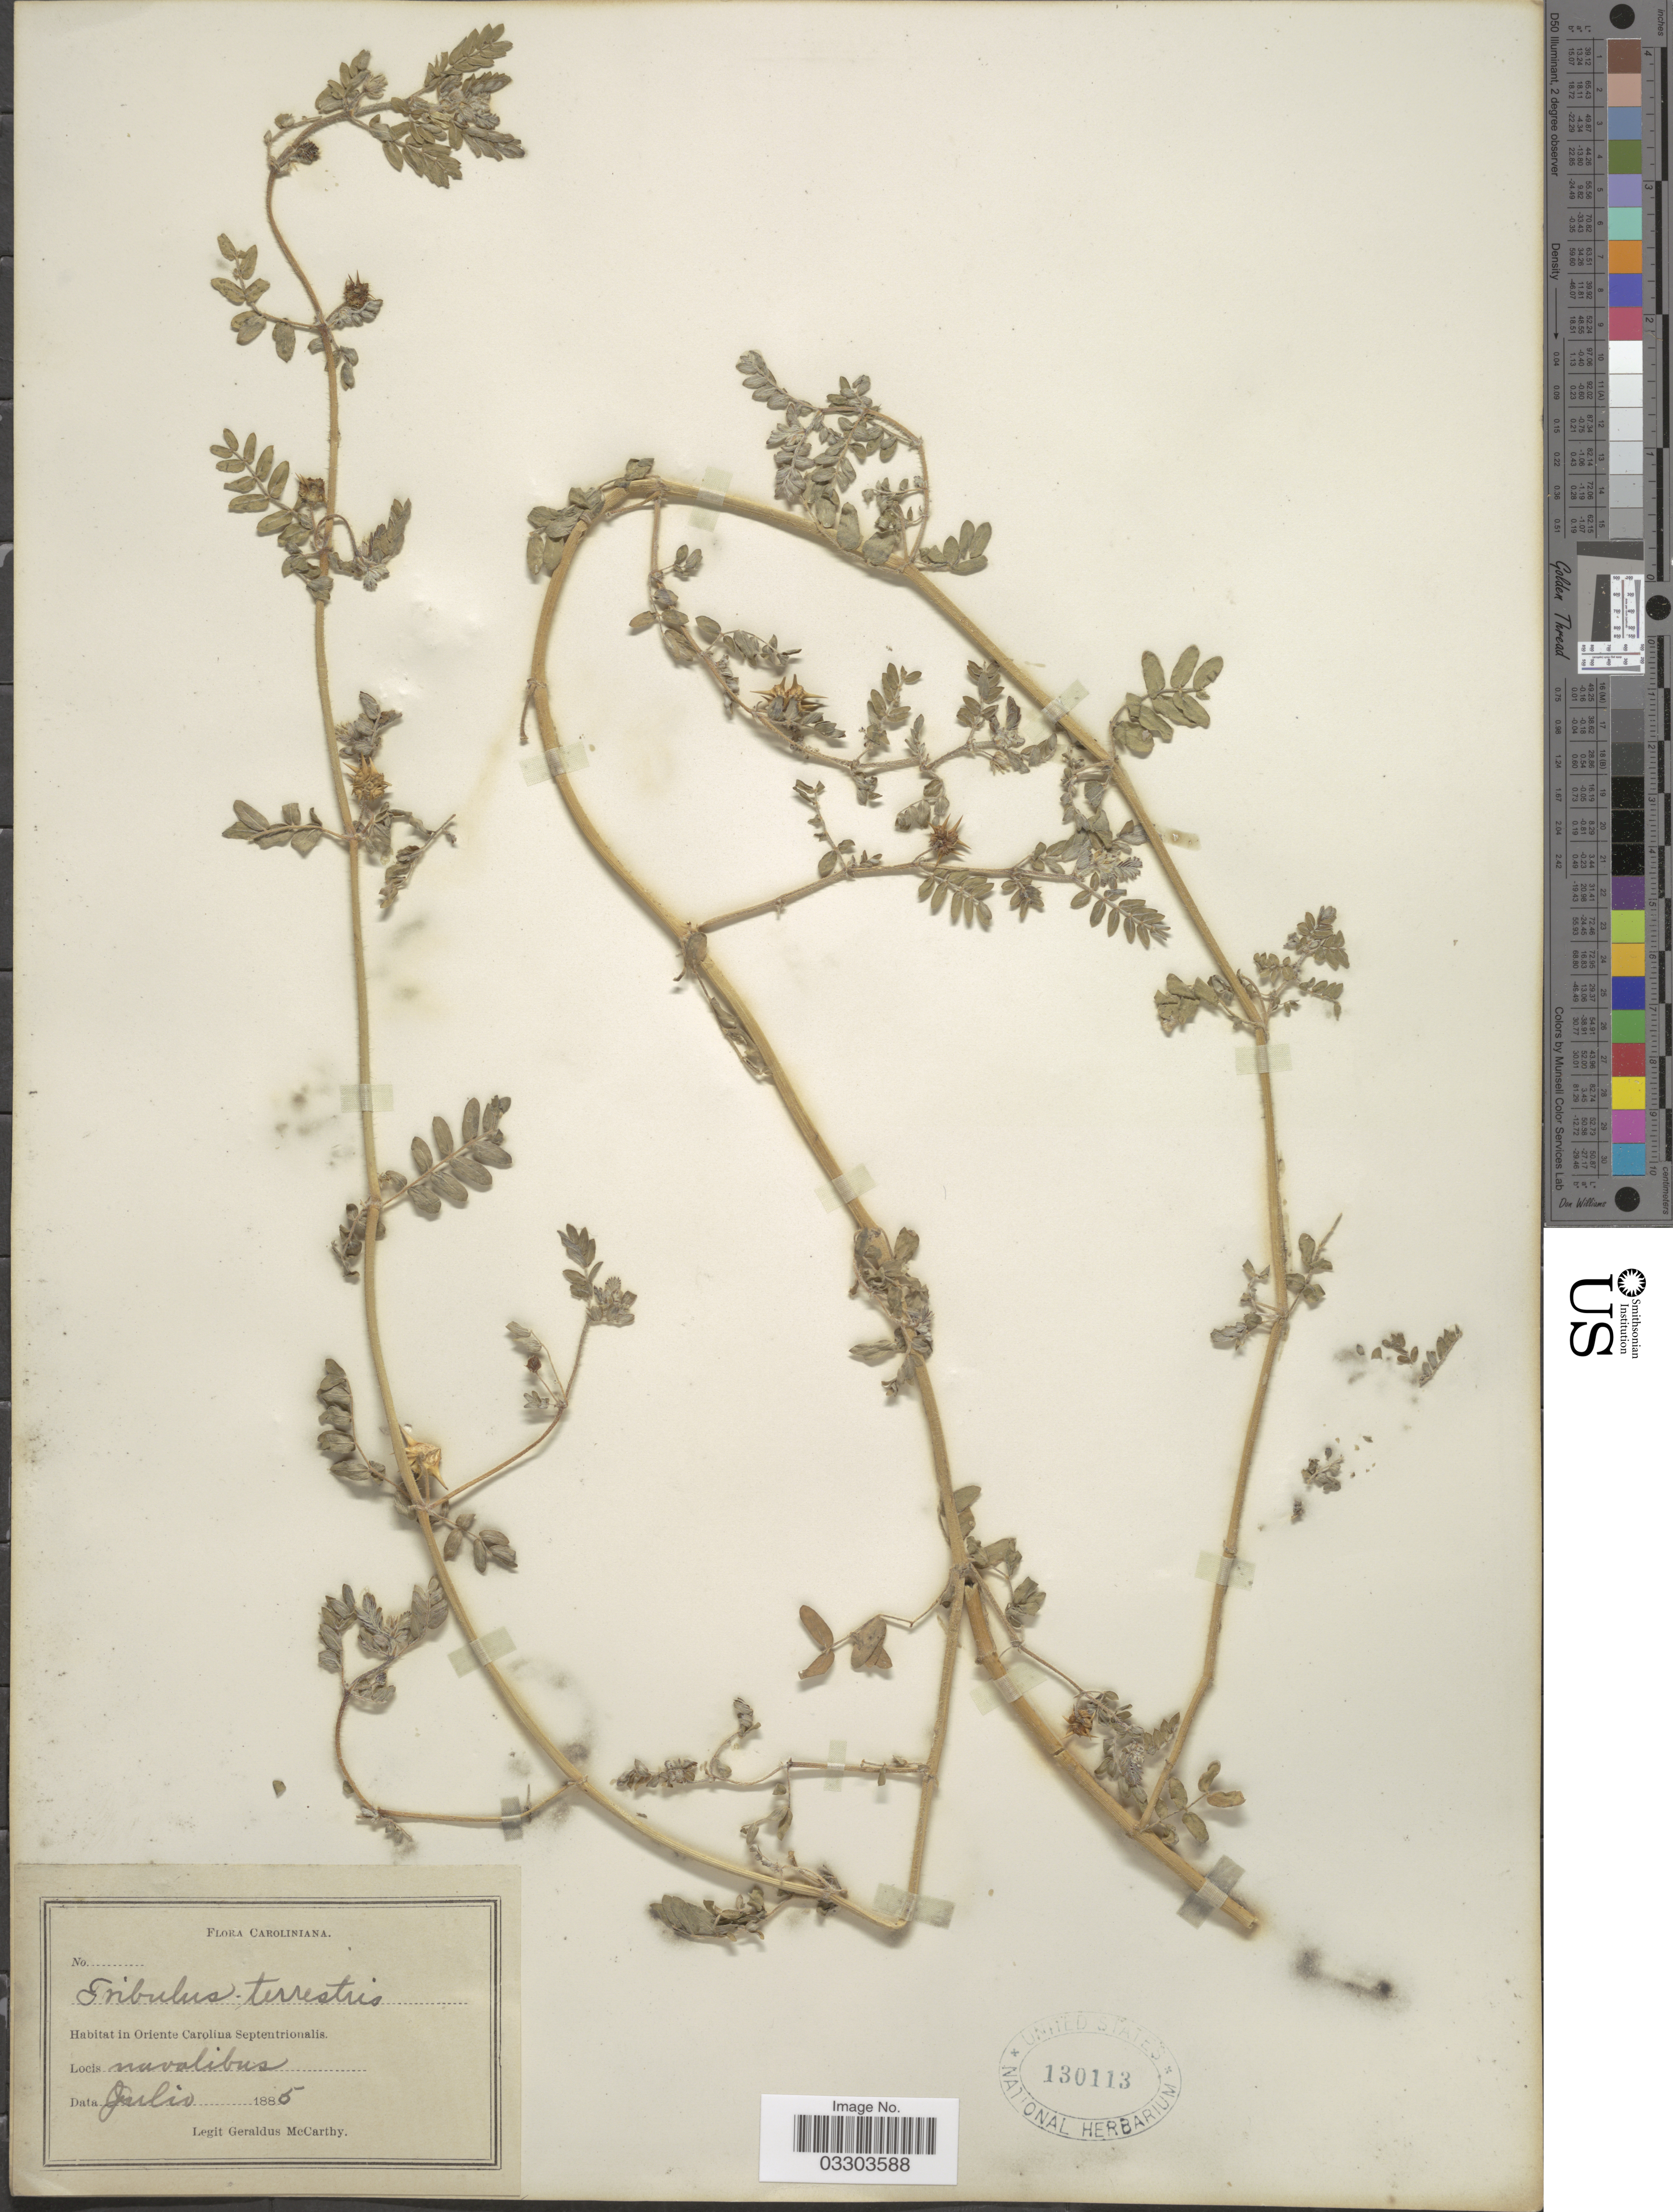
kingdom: Plantae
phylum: Tracheophyta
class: Magnoliopsida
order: Zygophyllales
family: Zygophyllaceae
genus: Tribulus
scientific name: Tribulus terrestris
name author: L.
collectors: M. McCarthy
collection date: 1885-07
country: United States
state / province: North Carolina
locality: Caroliniana. Oriente Carolina Septentrionalis. Navalibus.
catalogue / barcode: US 130113